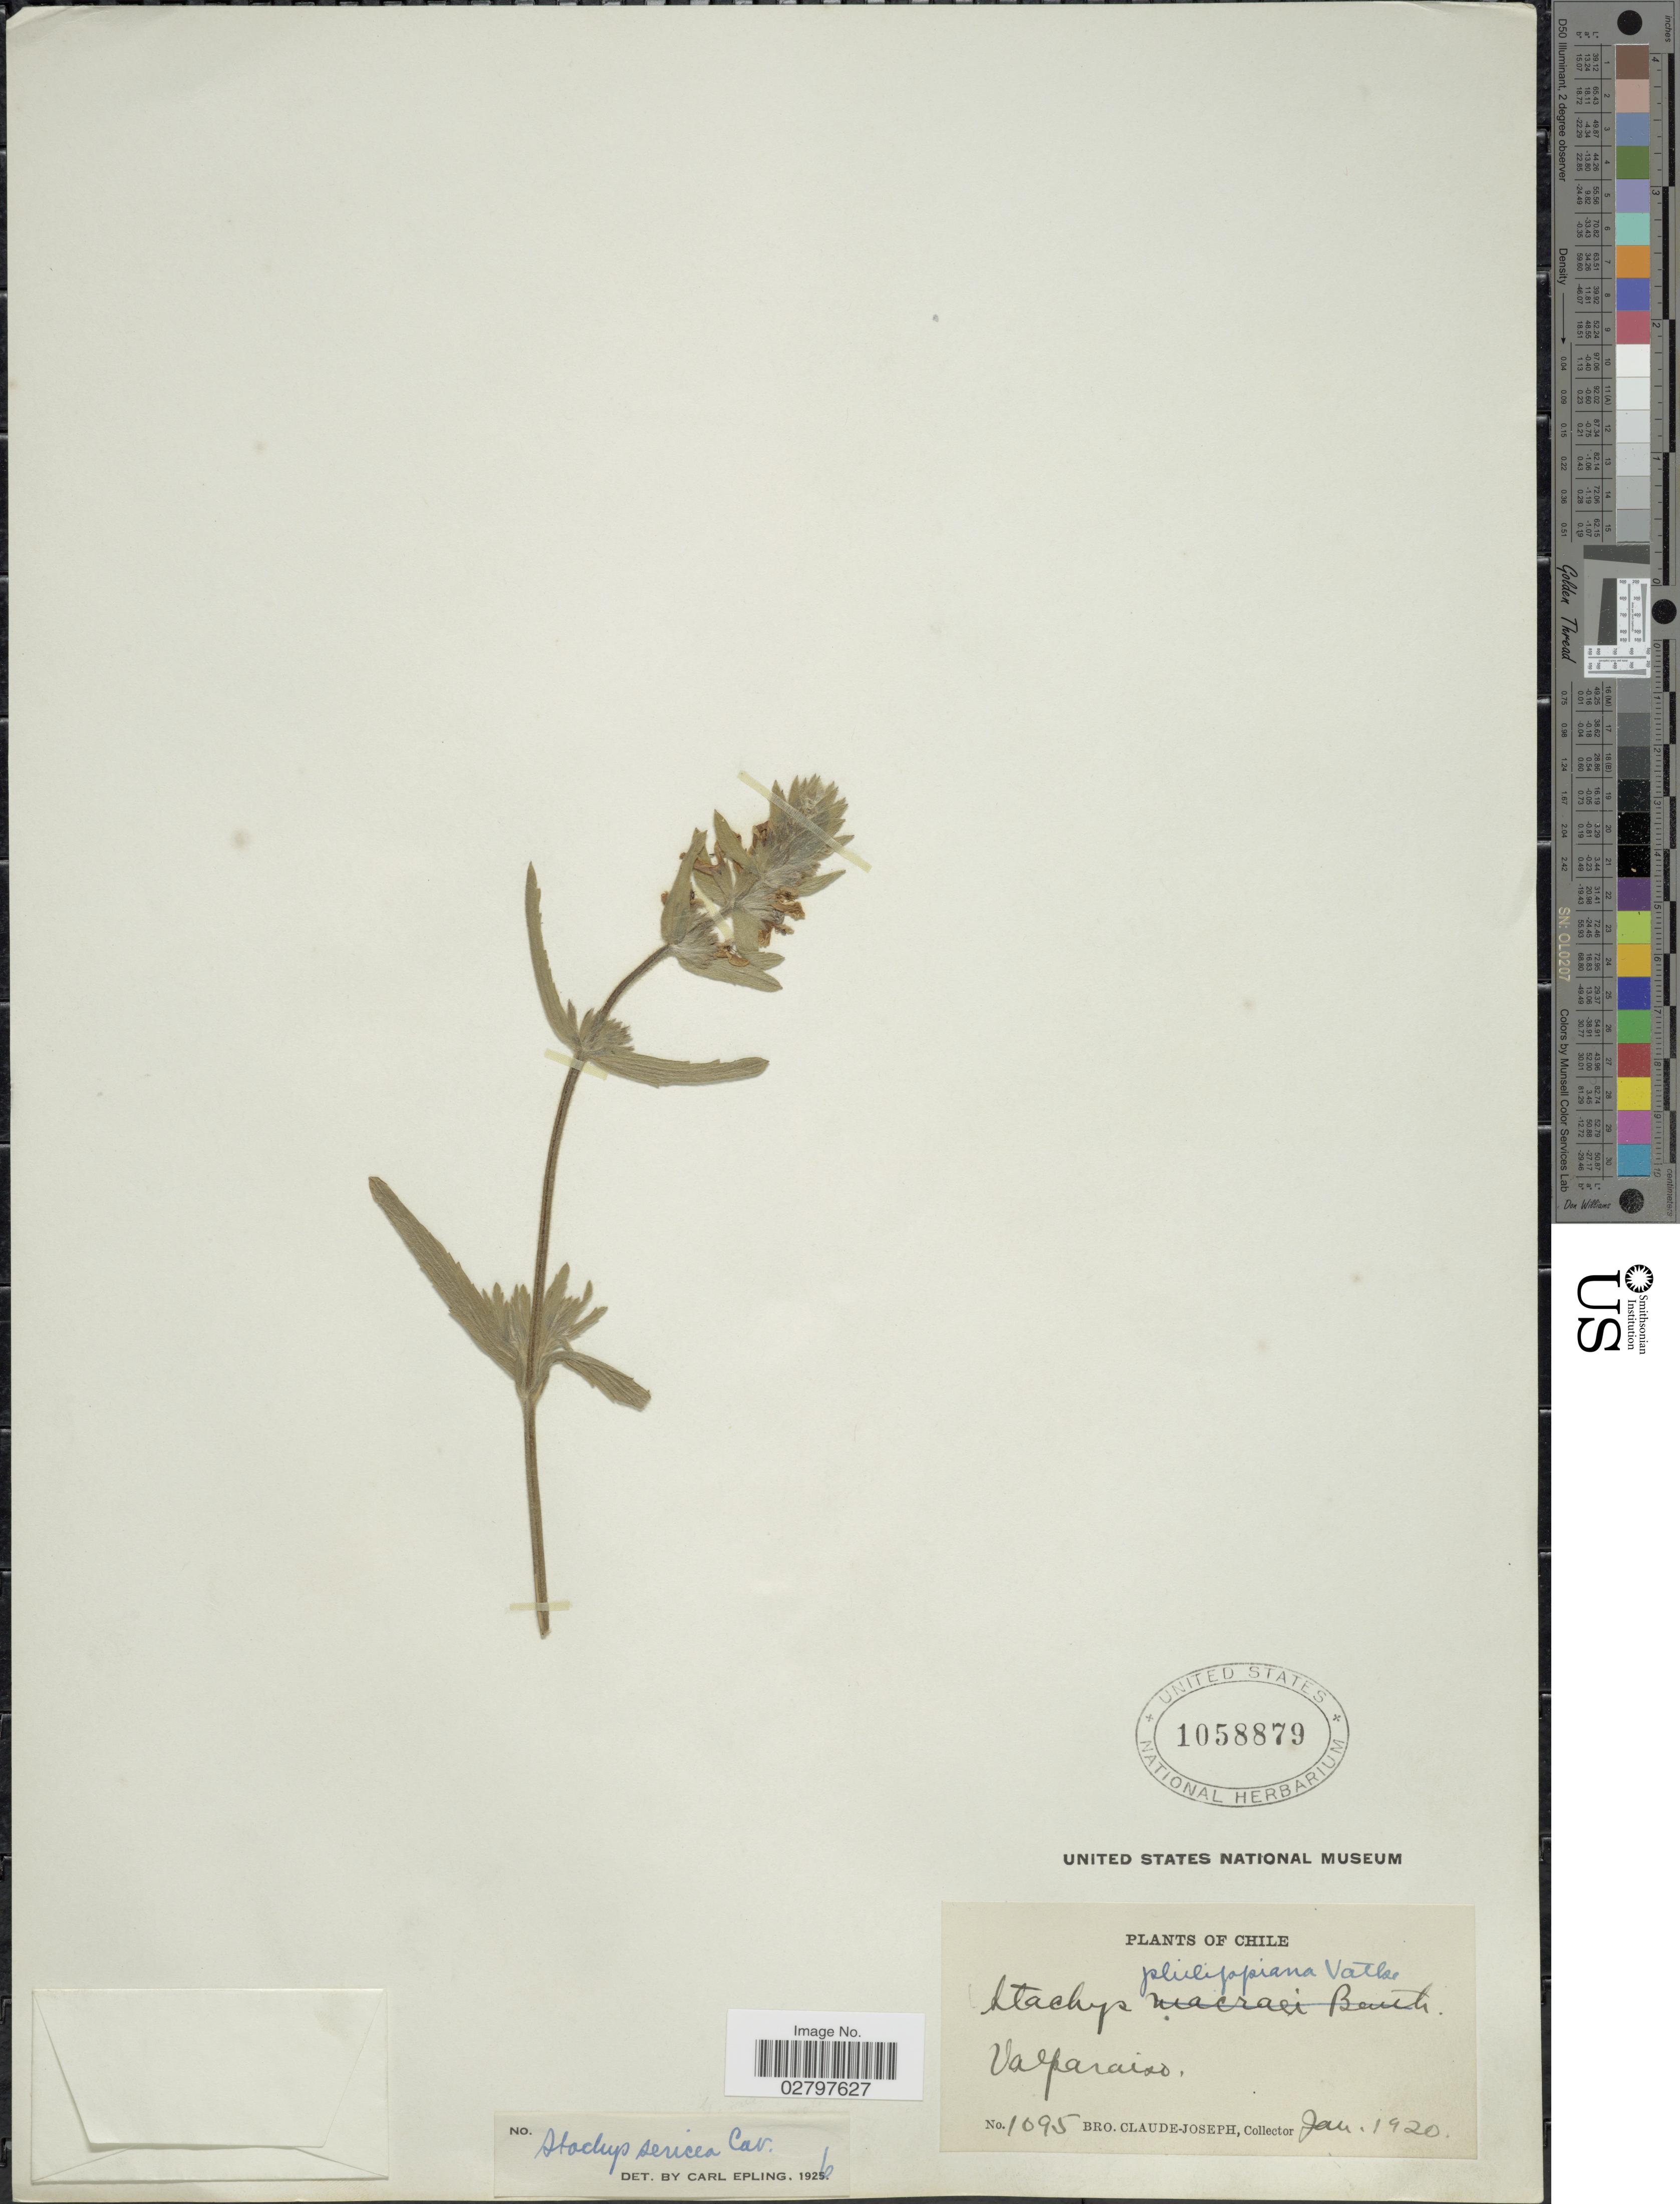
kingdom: Plantae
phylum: Tracheophyta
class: Magnoliopsida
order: Lamiales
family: Lamiaceae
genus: Stachys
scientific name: Stachys sericea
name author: Cav.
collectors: Bro. Claude-Joseph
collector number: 1095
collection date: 1920-01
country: Chile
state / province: Valparaíso (V)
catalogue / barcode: US 1058879